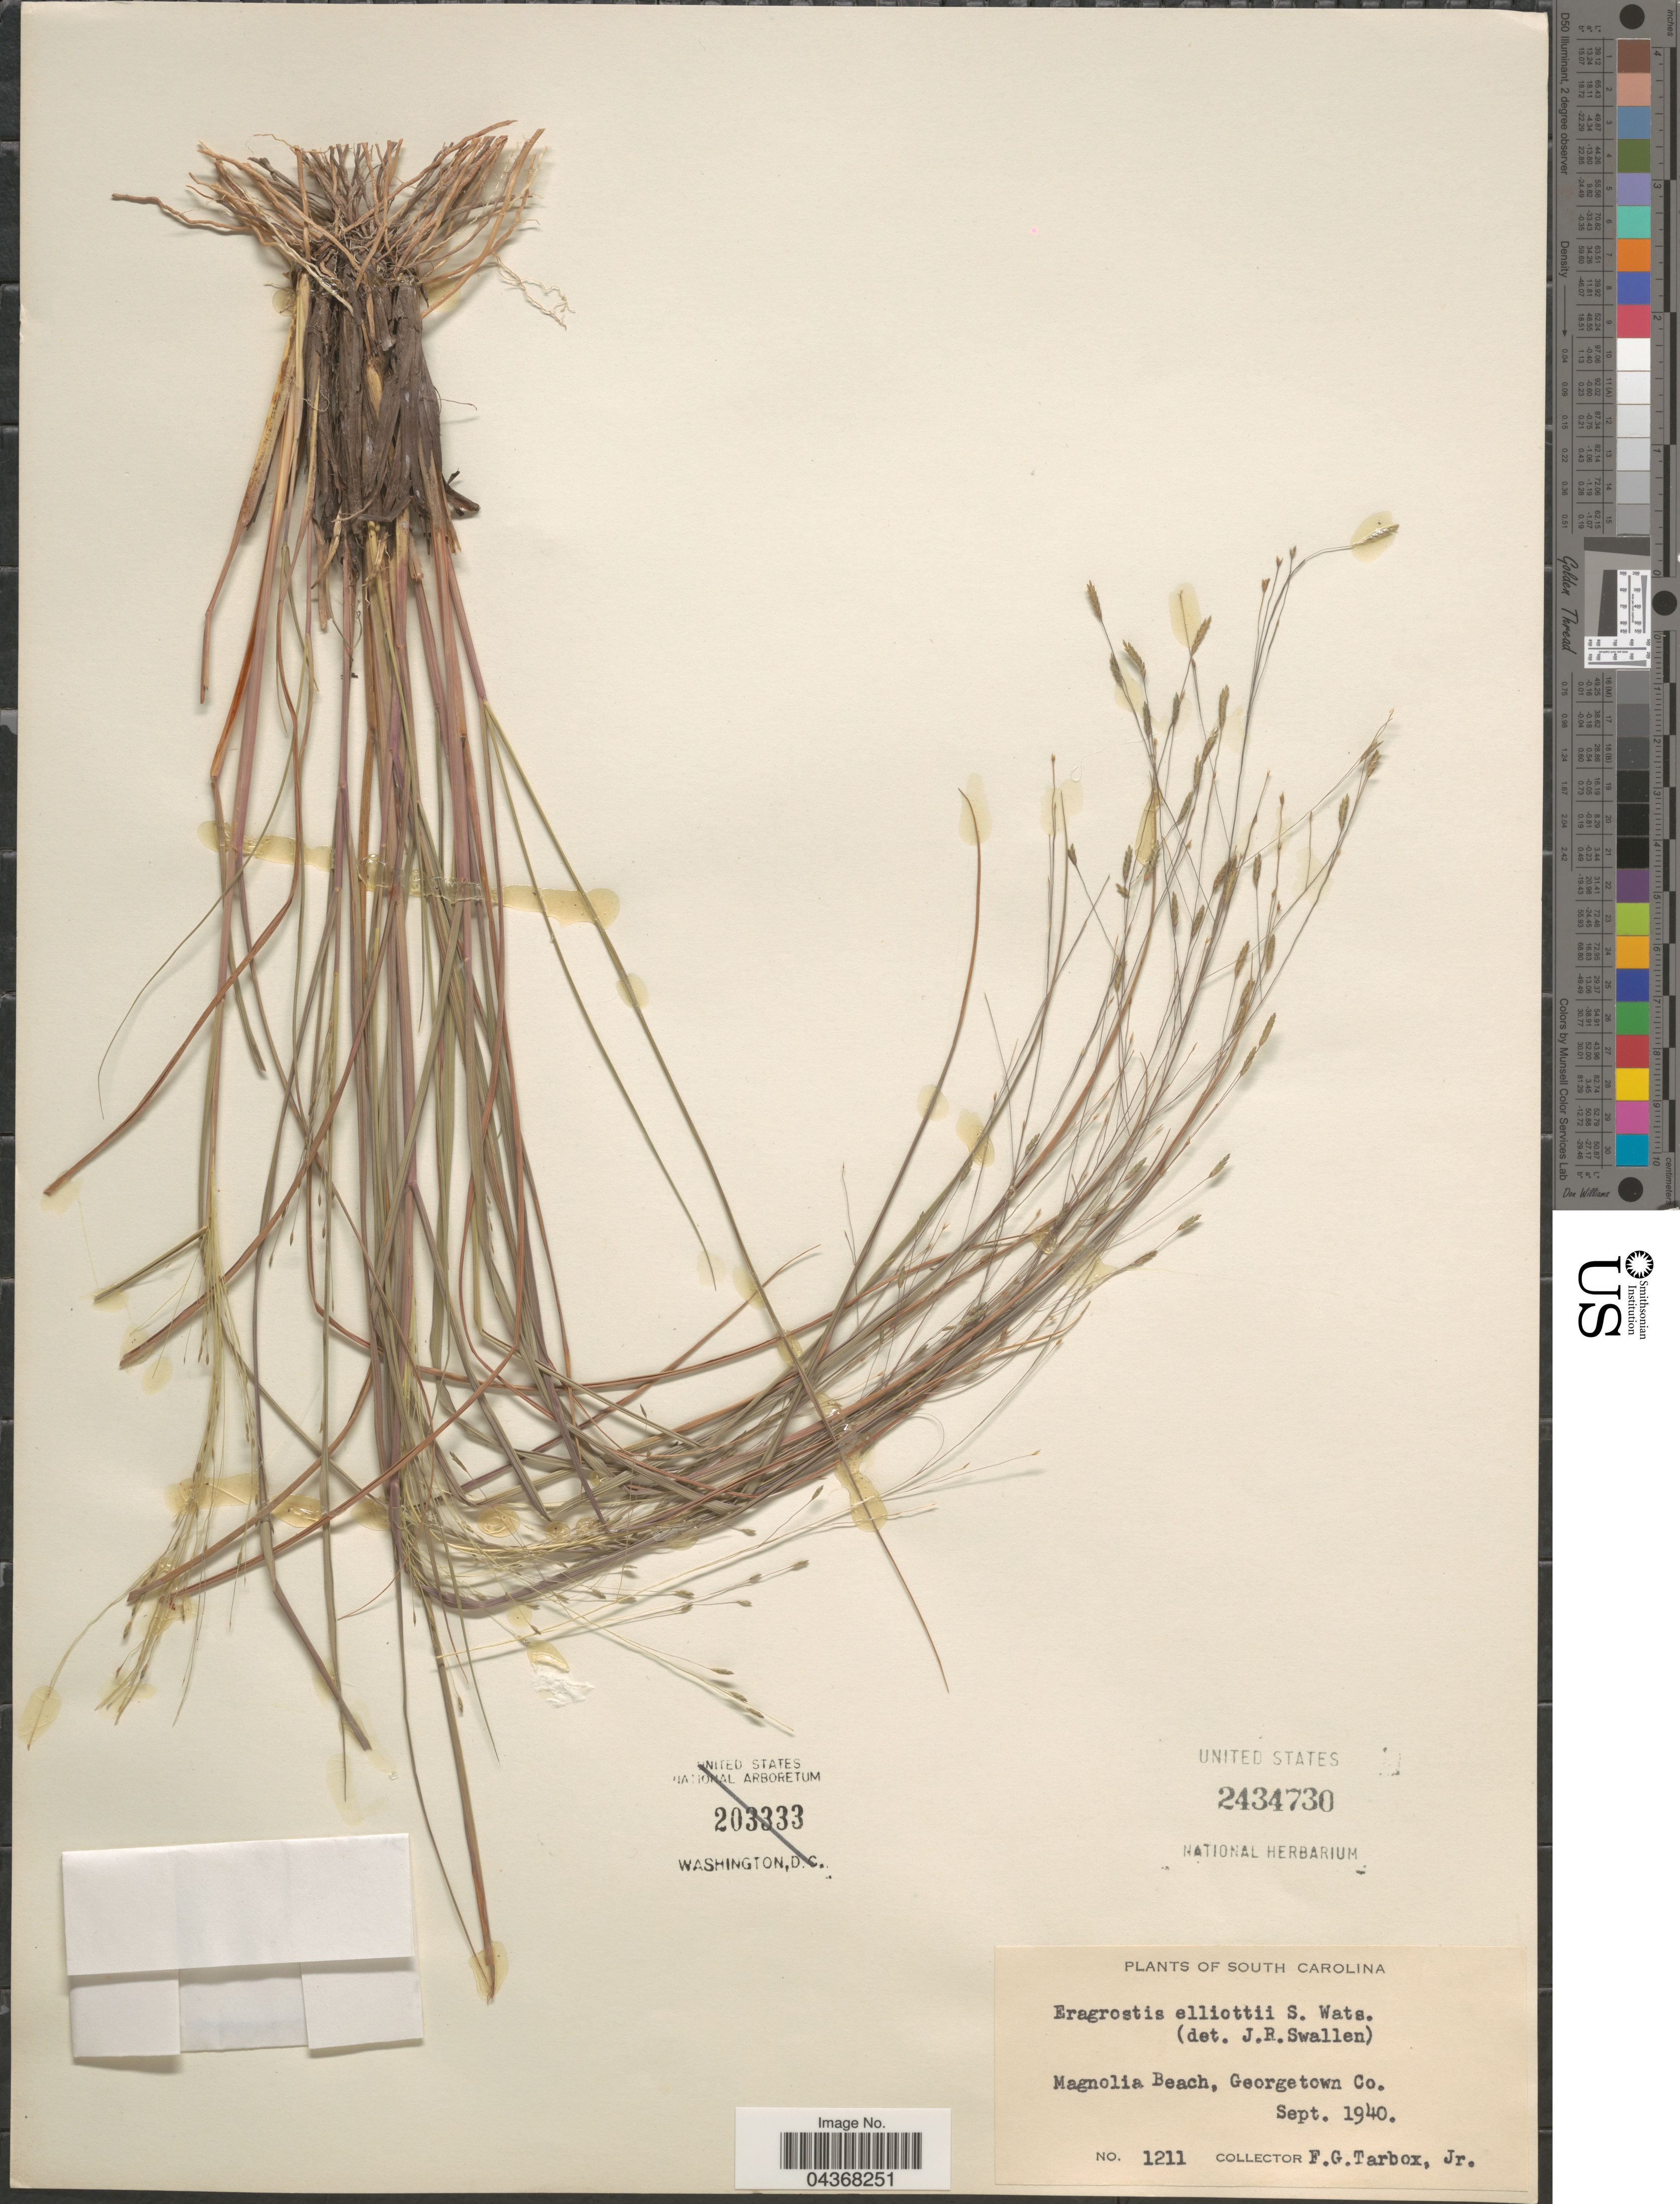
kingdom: Plantae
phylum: Tracheophyta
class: Liliopsida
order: Poales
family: Poaceae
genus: Eragrostis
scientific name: Eragrostis elliottii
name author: S. Watson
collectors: F. Tarbox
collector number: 1211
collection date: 1940-09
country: United States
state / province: South Carolina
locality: Magnolia Beach, Georgetown Co.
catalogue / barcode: US 2434730